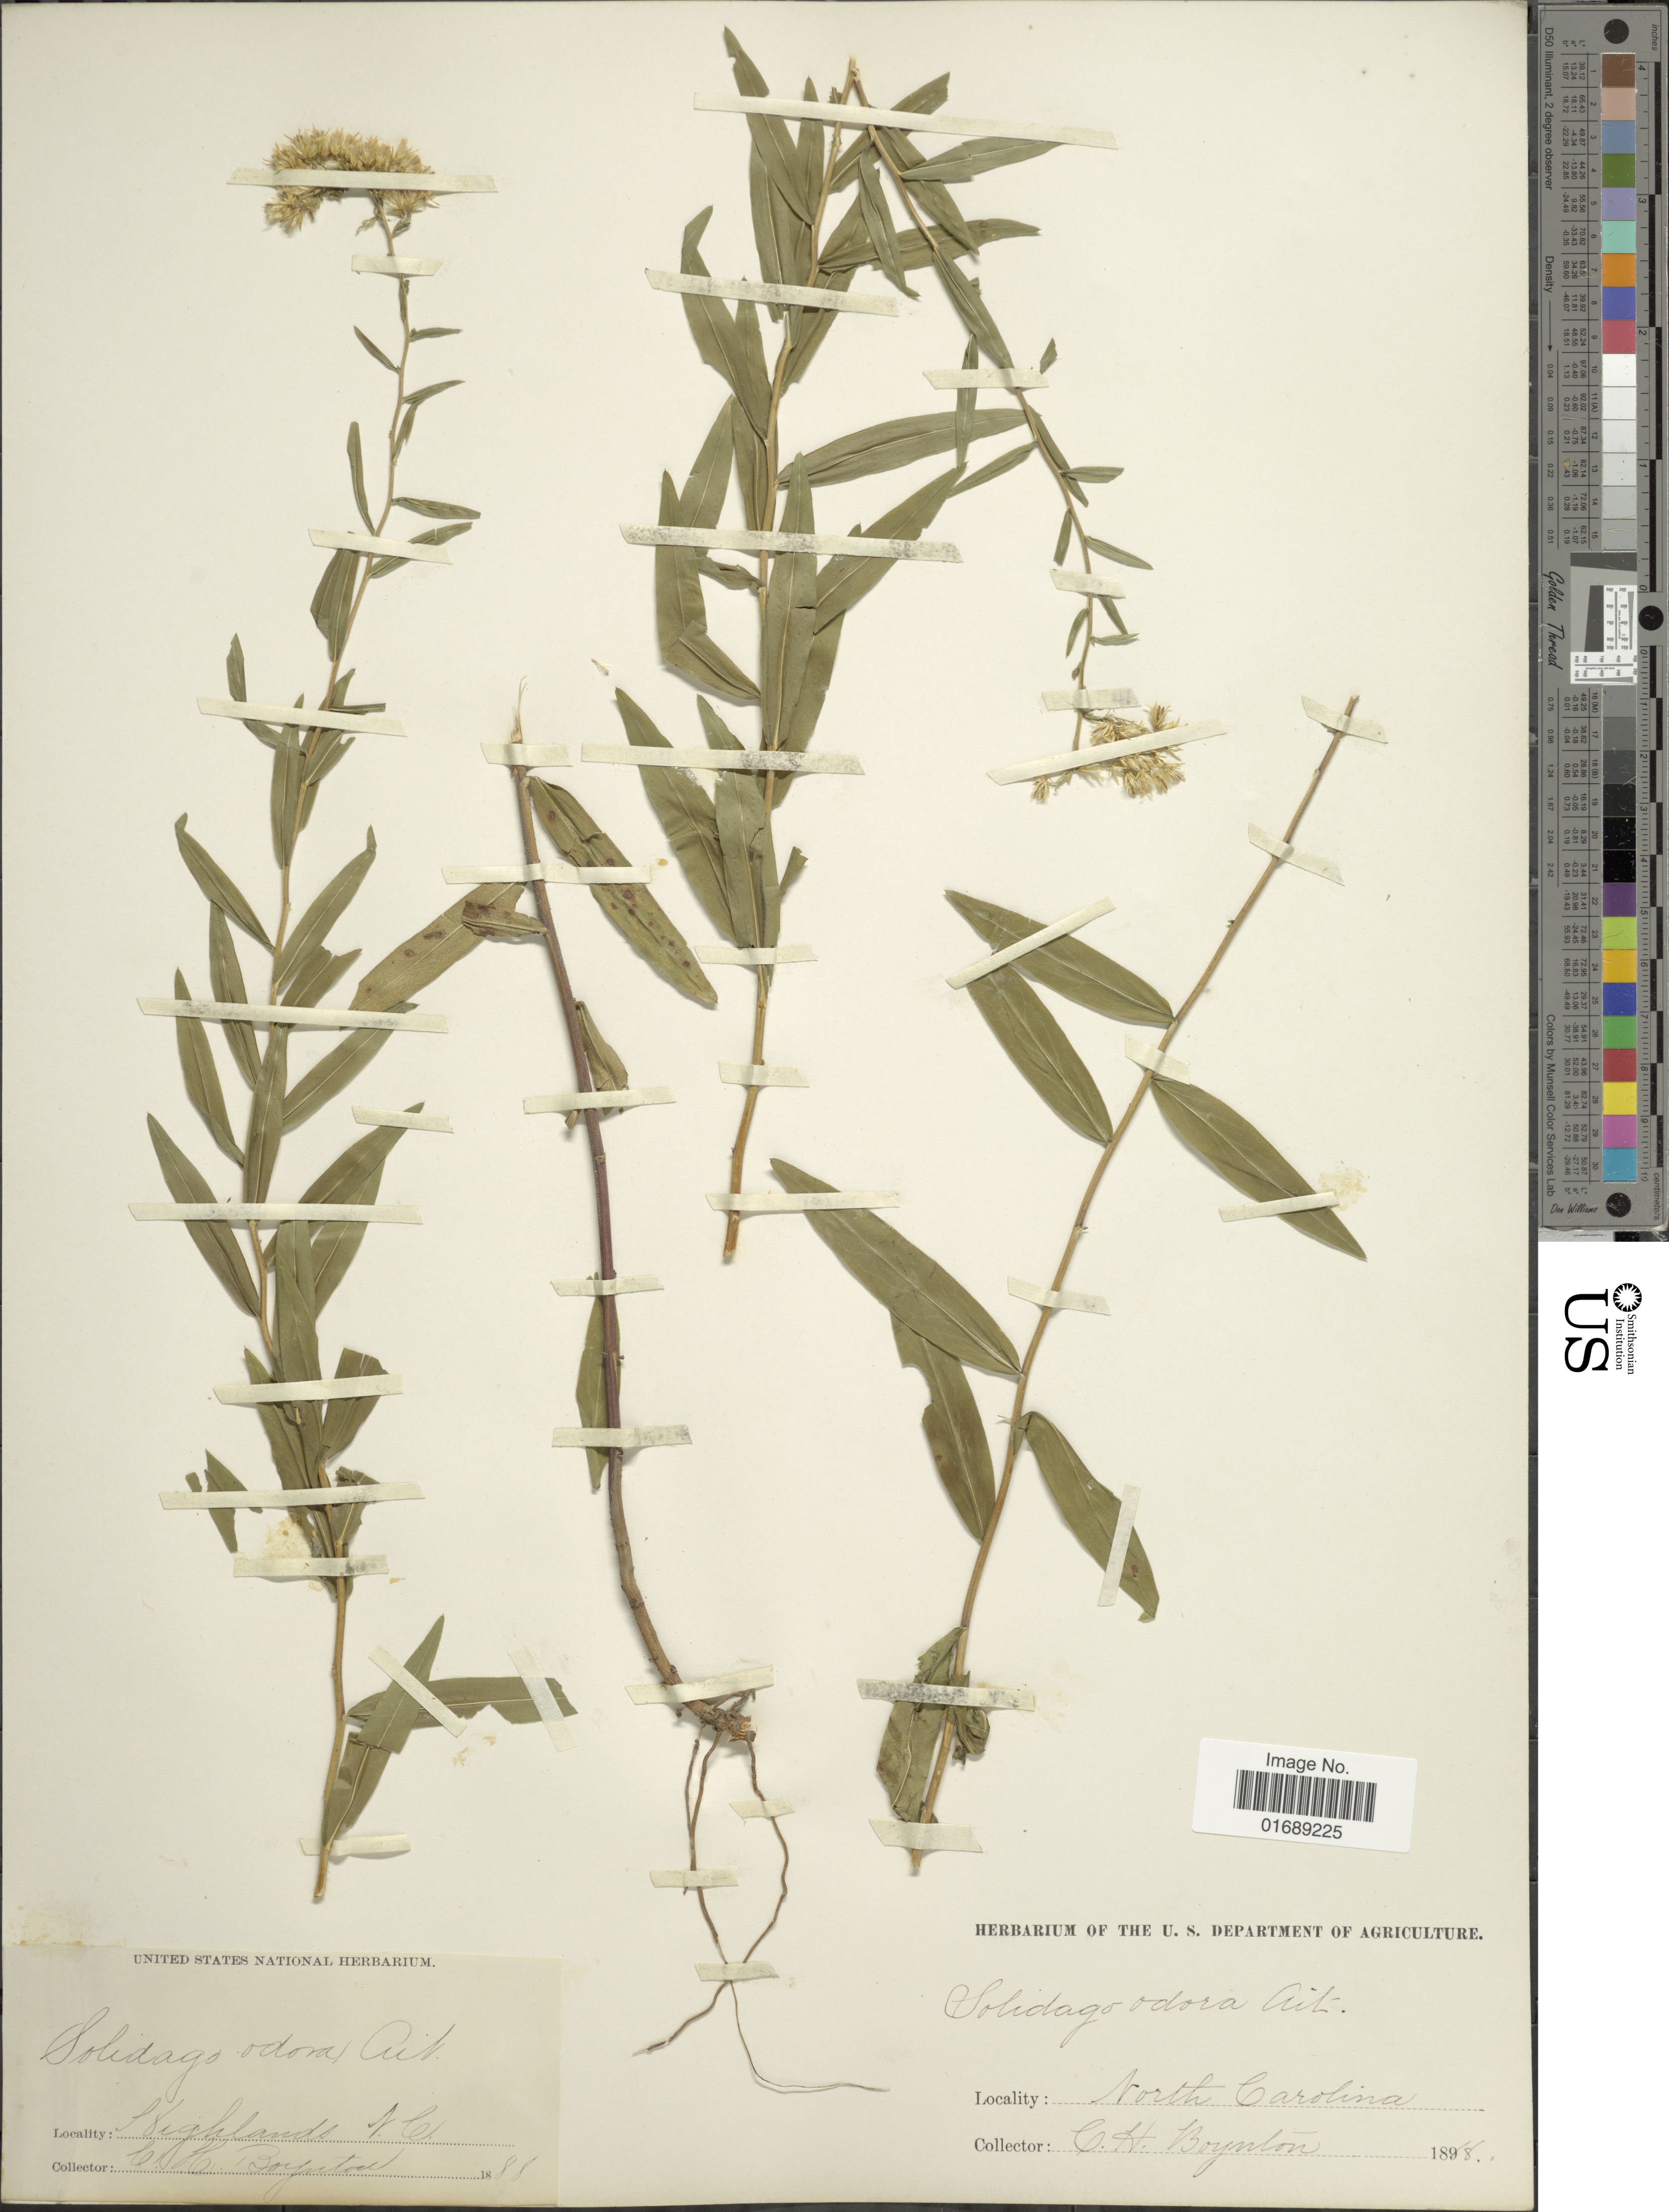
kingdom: Plantae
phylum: Tracheophyta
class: Magnoliopsida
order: Asterales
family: Asteraceae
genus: Solidago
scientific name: Solidago odora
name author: Aiton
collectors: C. Boynton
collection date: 1888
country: United States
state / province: North Carolina